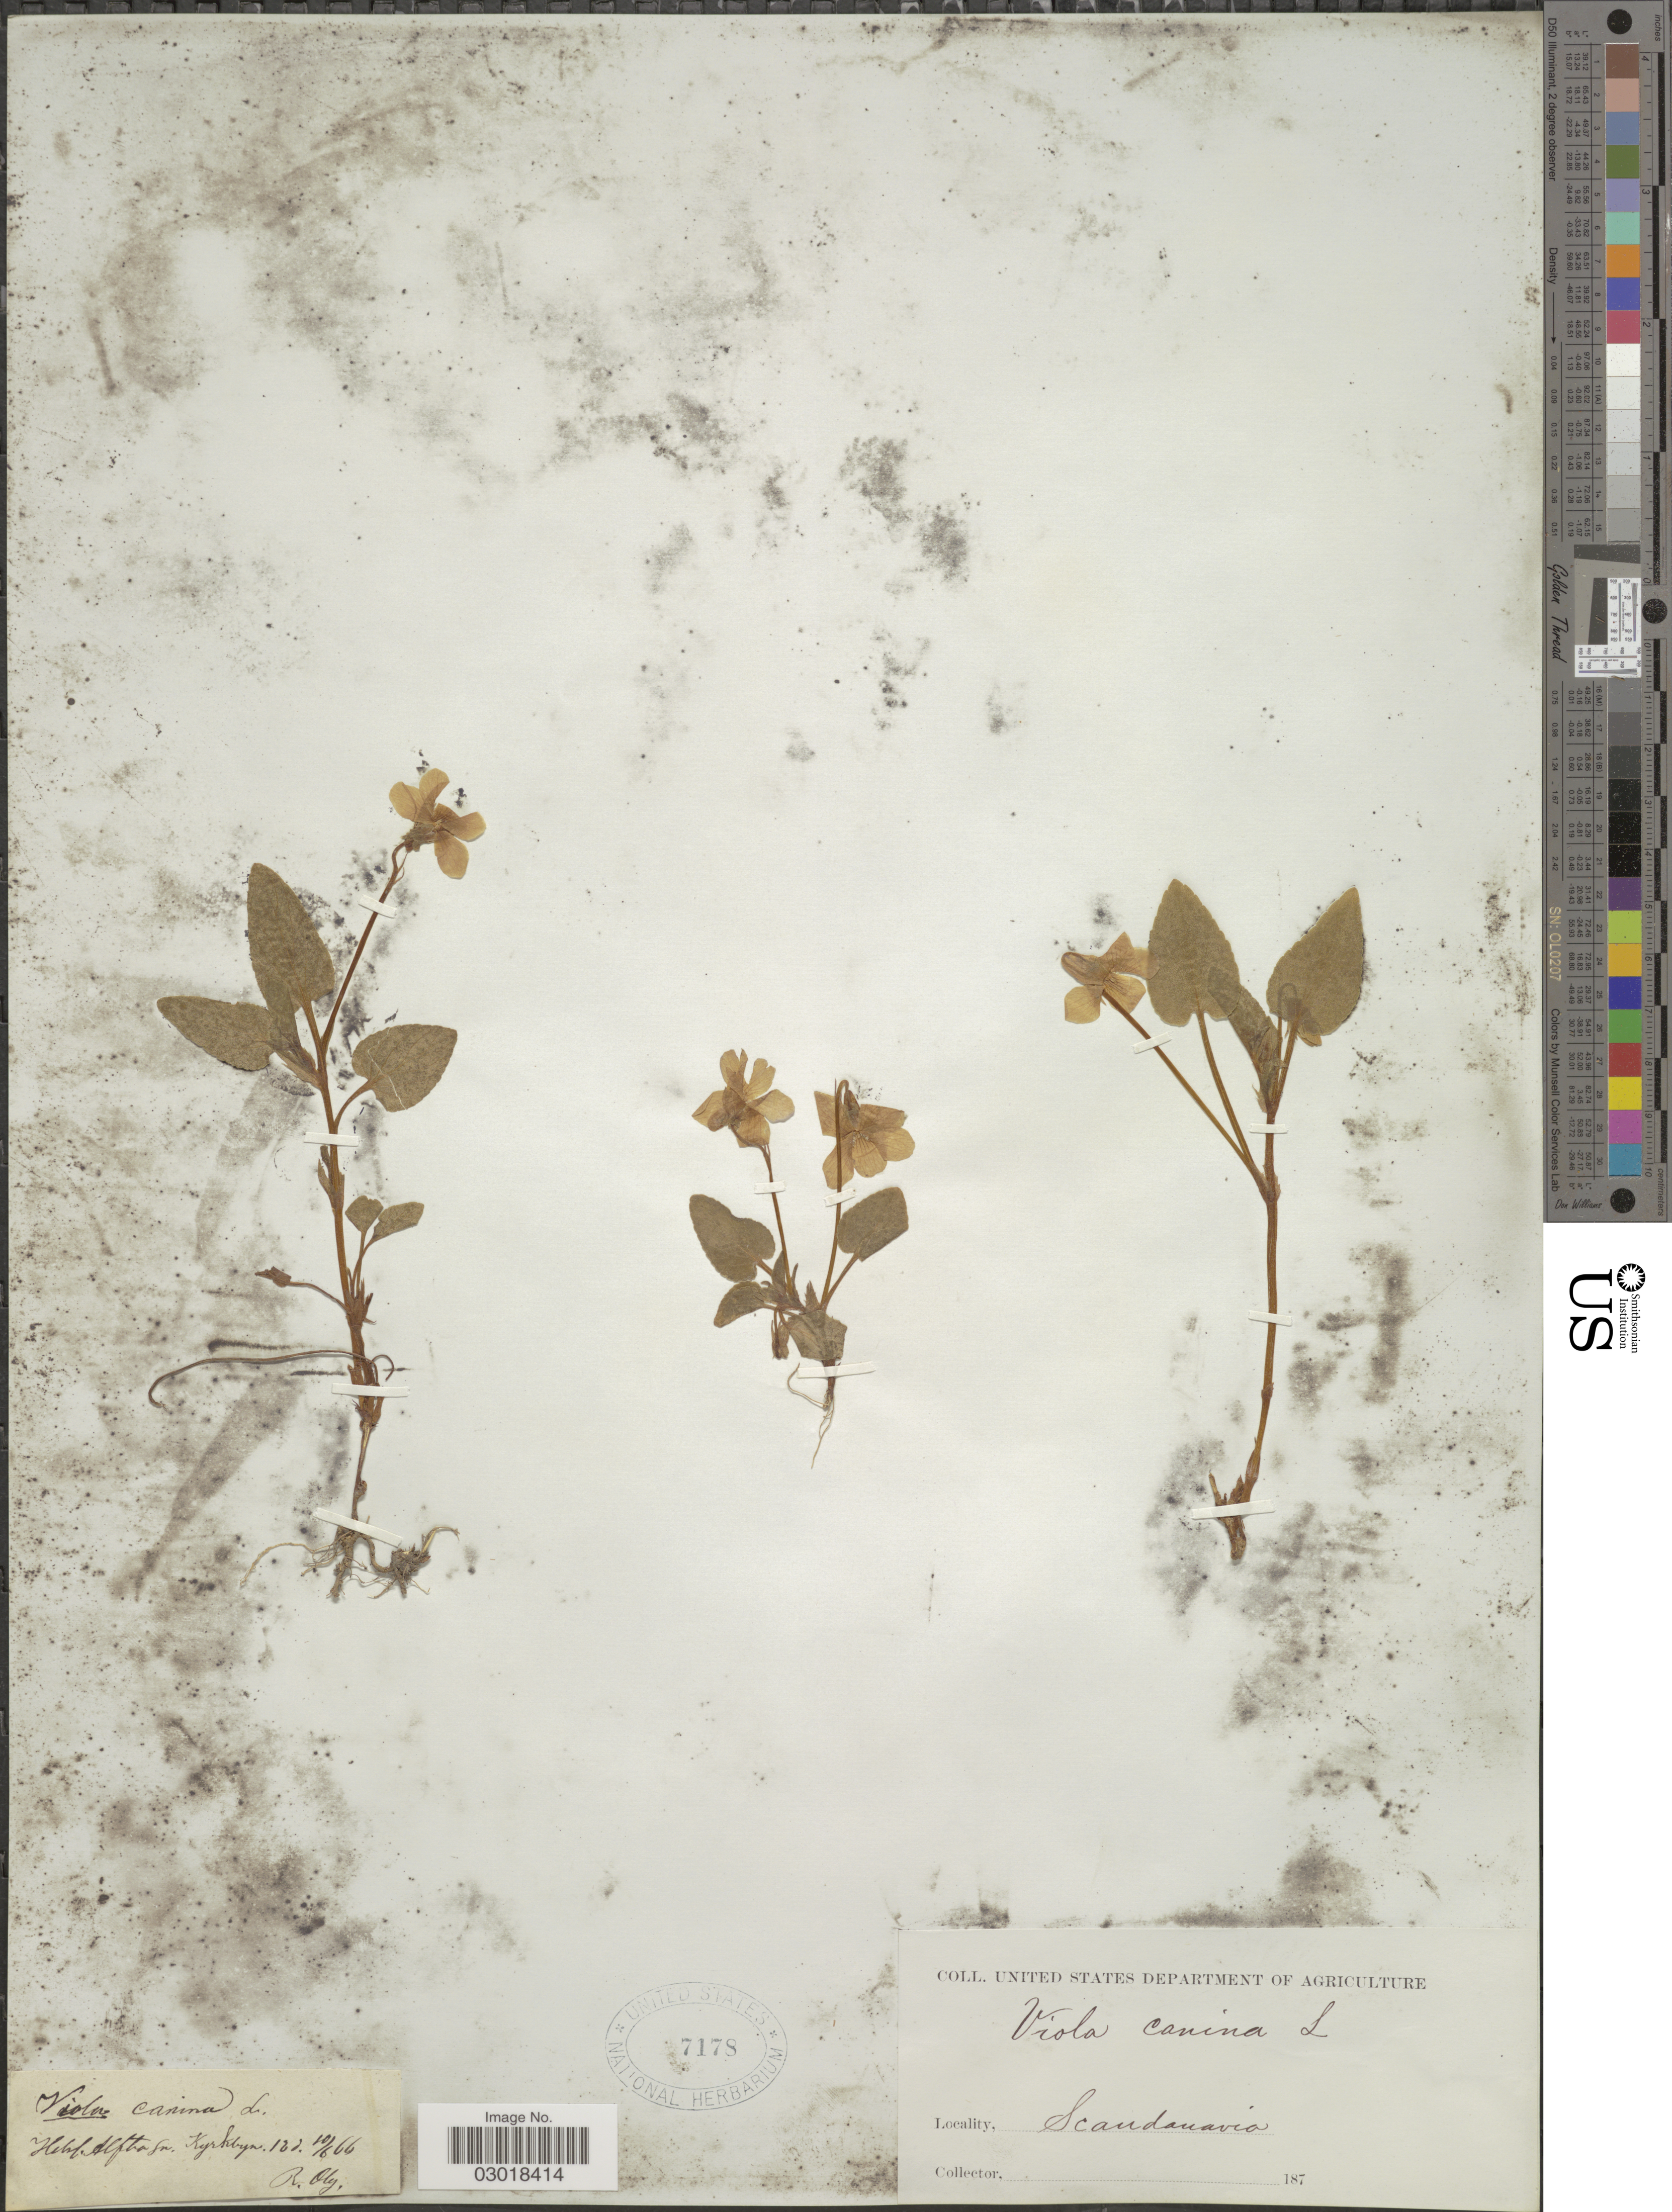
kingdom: Plantae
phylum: Tracheophyta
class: Magnoliopsida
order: Malpighiales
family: Violaceae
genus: Viola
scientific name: Viola canina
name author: L.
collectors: R. Olg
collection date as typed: Transcribed d/m/y: 10/6/66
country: Sweden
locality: Scandanavia. Kyrkbyn.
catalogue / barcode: US 7178